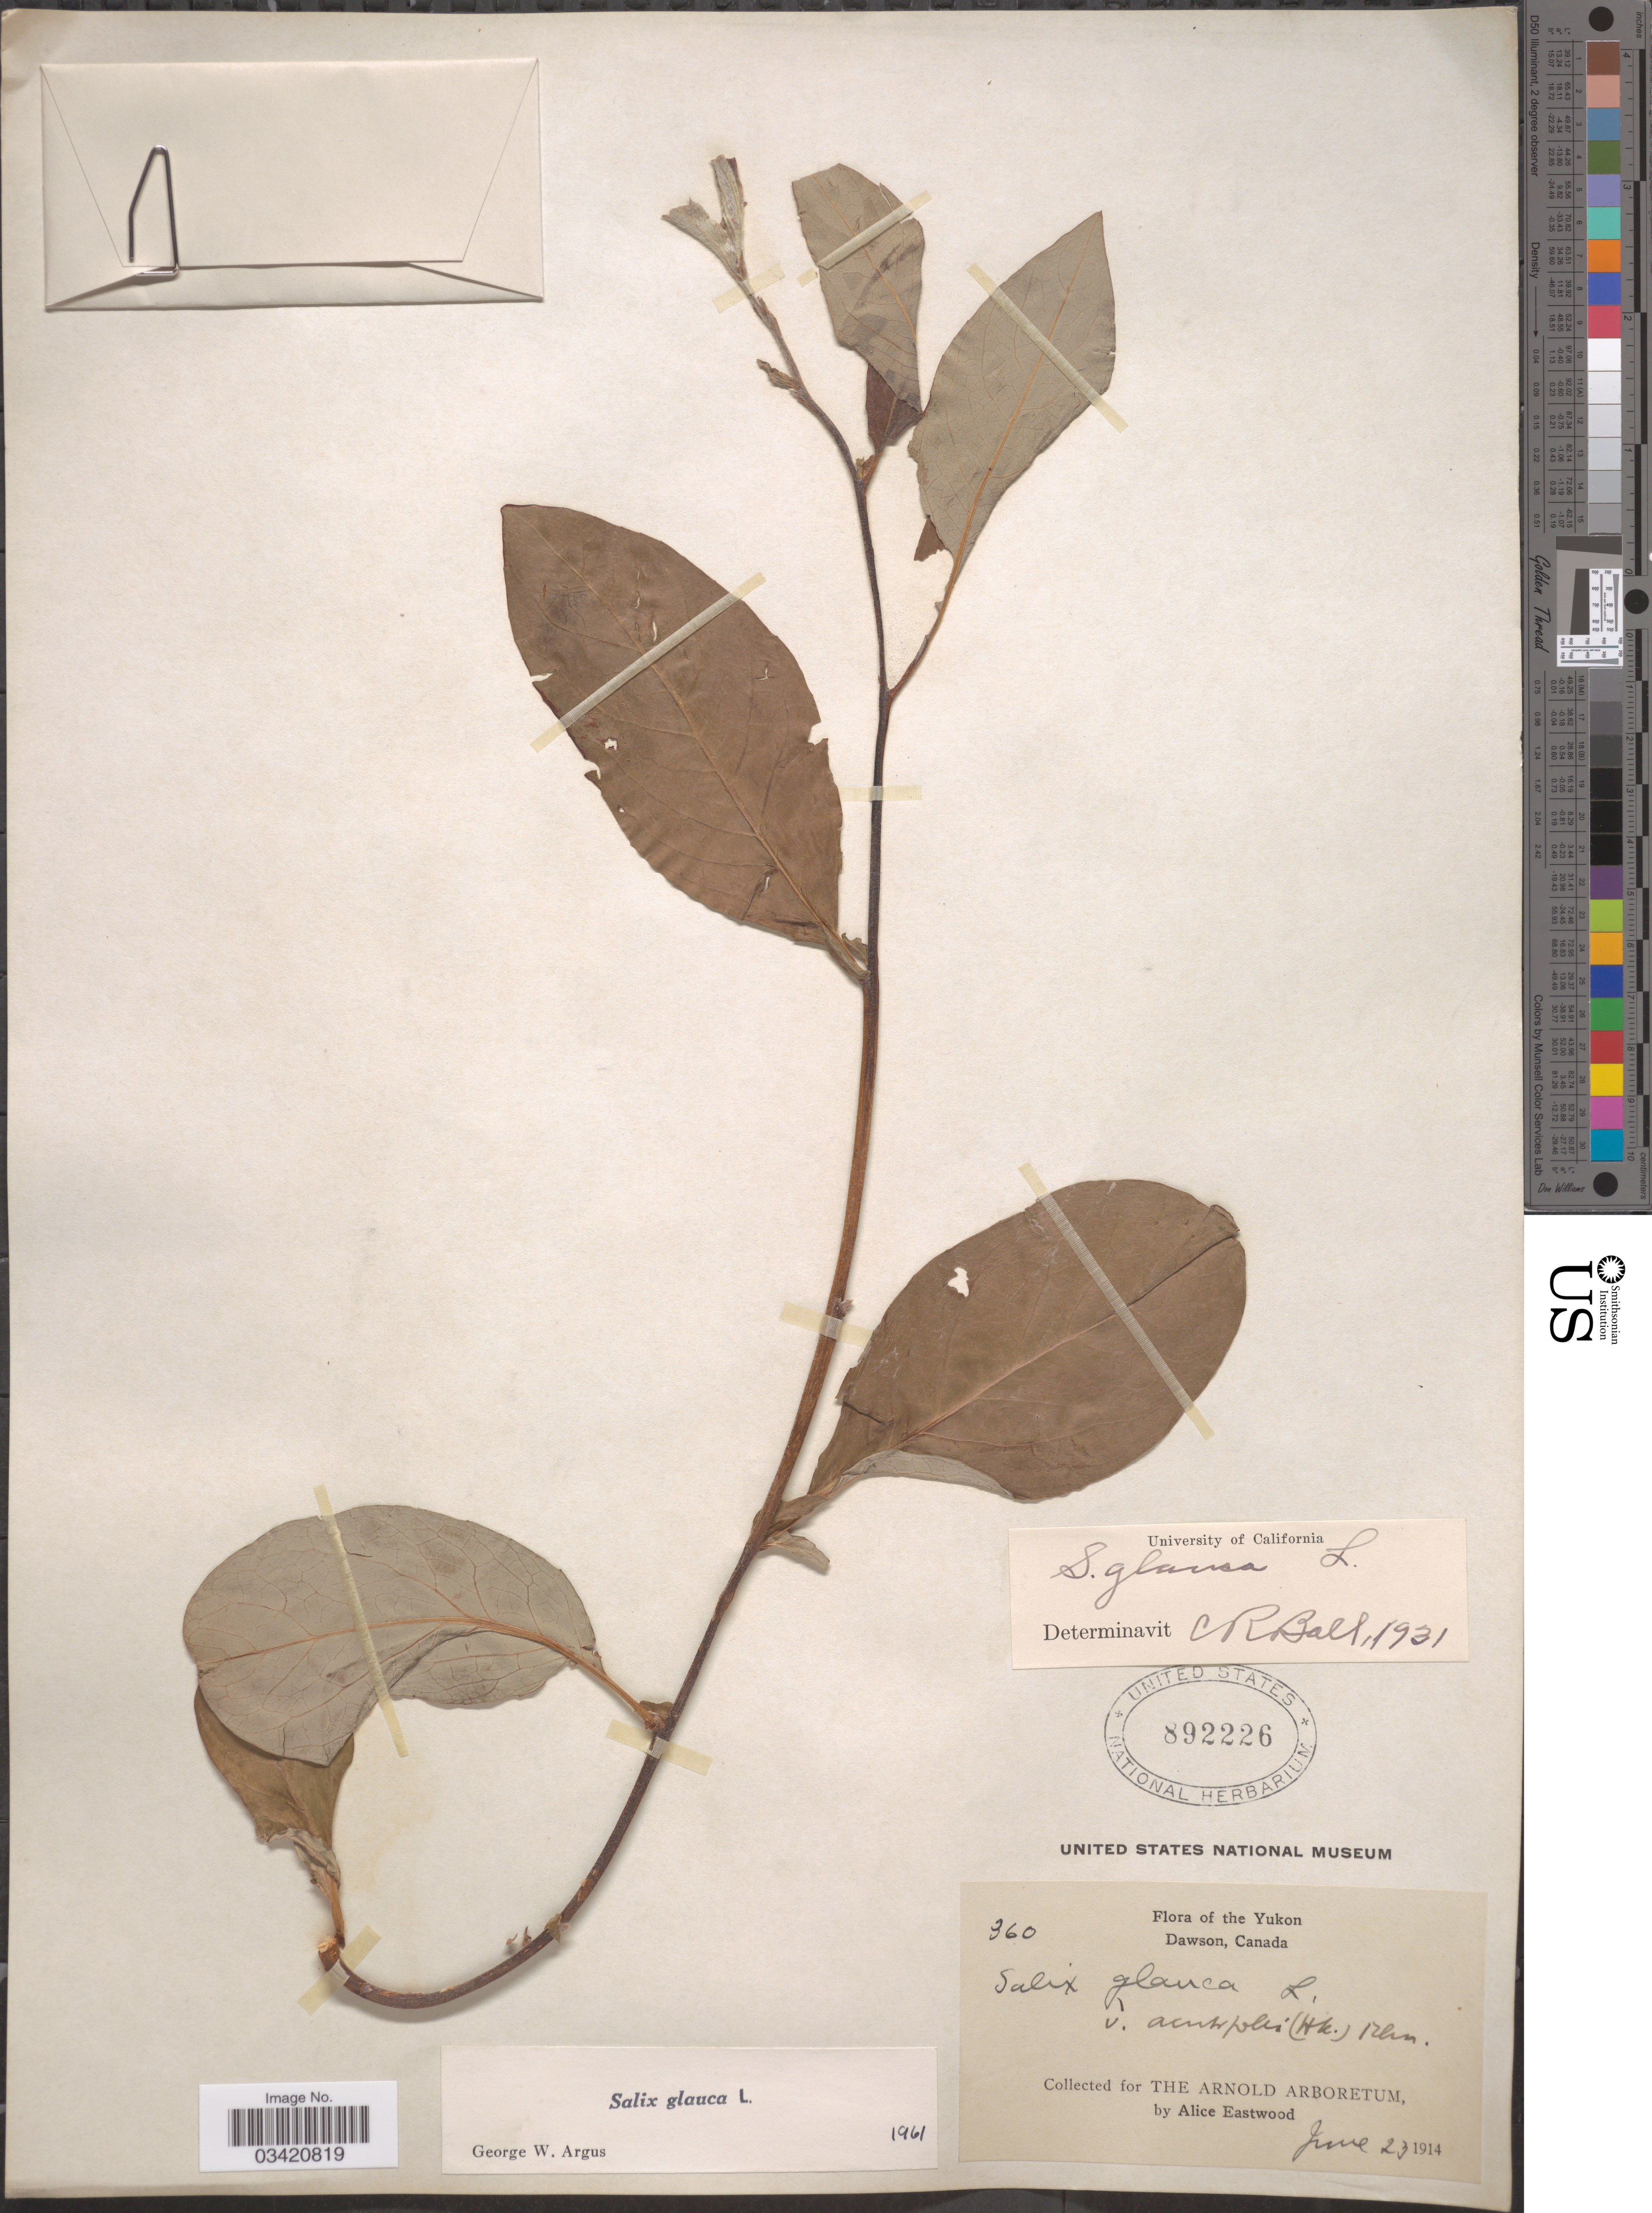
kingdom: Plantae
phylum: Tracheophyta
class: Magnoliopsida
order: Malpighiales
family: Salicaceae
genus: Salix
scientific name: Salix glauca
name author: L.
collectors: A. Eastwood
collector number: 360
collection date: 1914-06-23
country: Canada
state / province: Yukon Territory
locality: Yukon. Dawson.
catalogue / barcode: US 892226